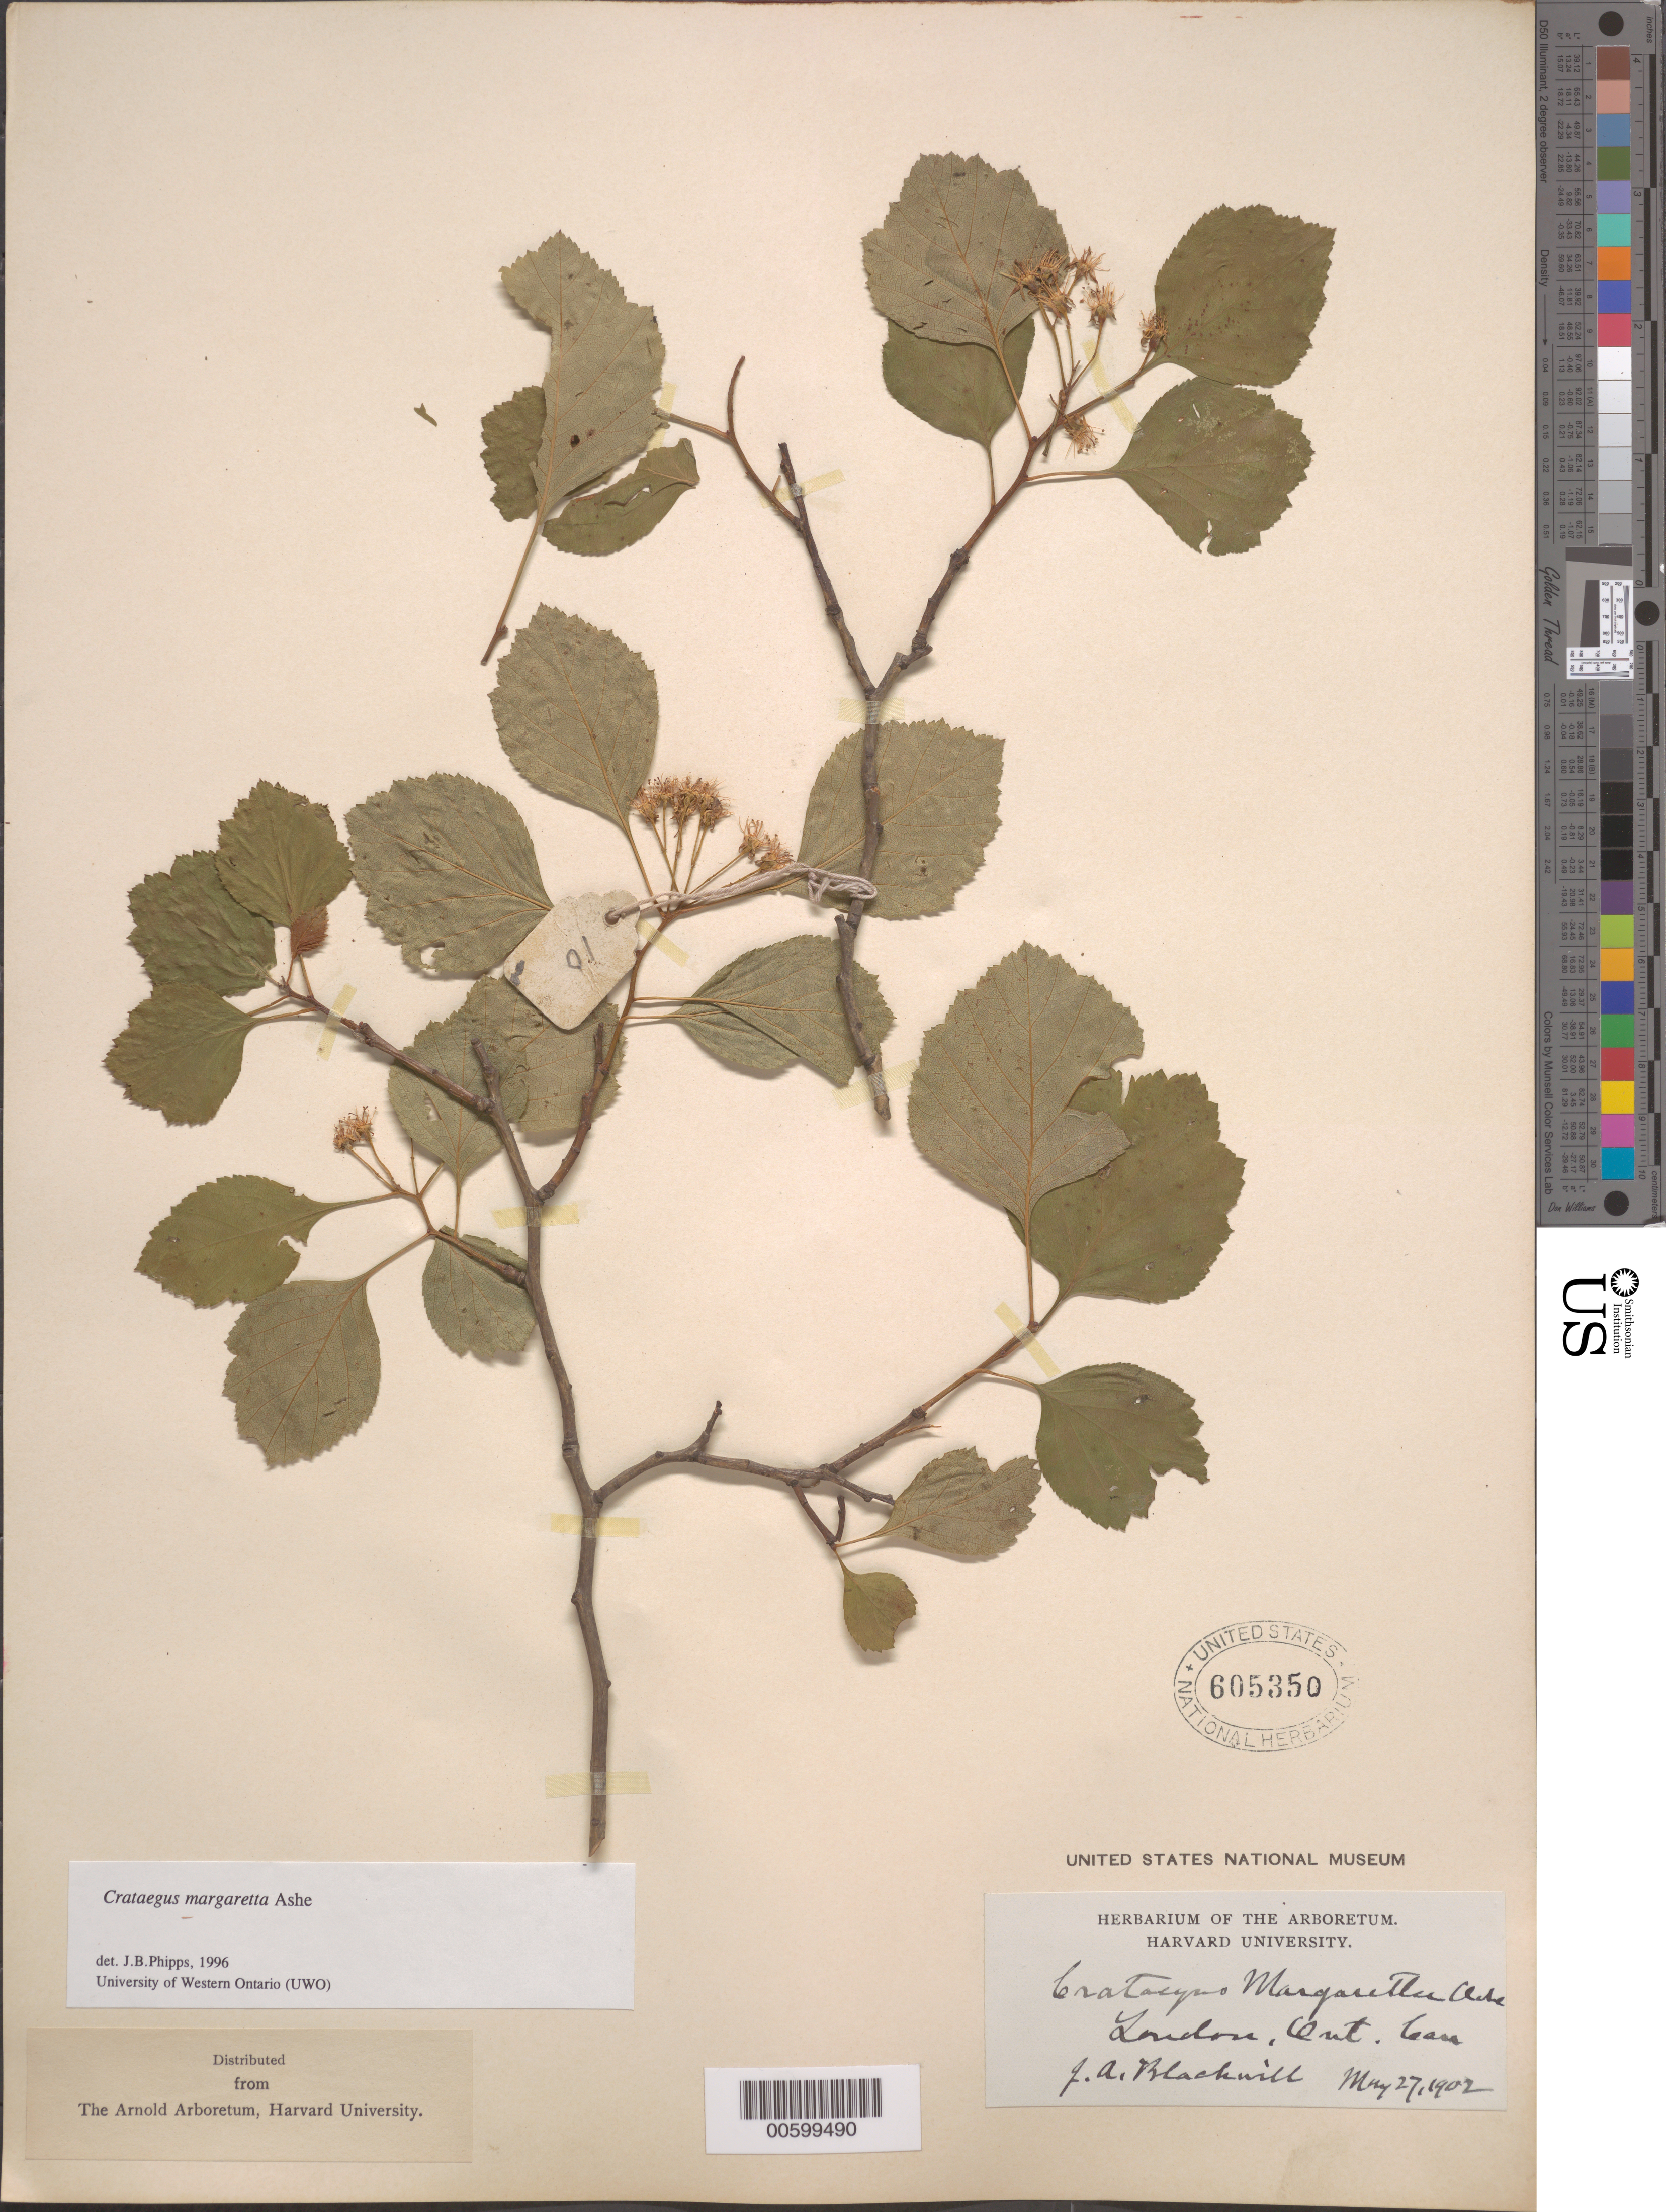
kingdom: Plantae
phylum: Tracheophyta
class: Magnoliopsida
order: Rosales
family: Rosaceae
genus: Crataegus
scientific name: Crataegus margarettae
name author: Ashe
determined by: Phipps, James B., (UWO), University of Western Ontario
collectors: J. Blackwill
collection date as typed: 27 May 1902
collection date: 1902-05-27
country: Canada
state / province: Ontario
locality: London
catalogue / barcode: US 605350